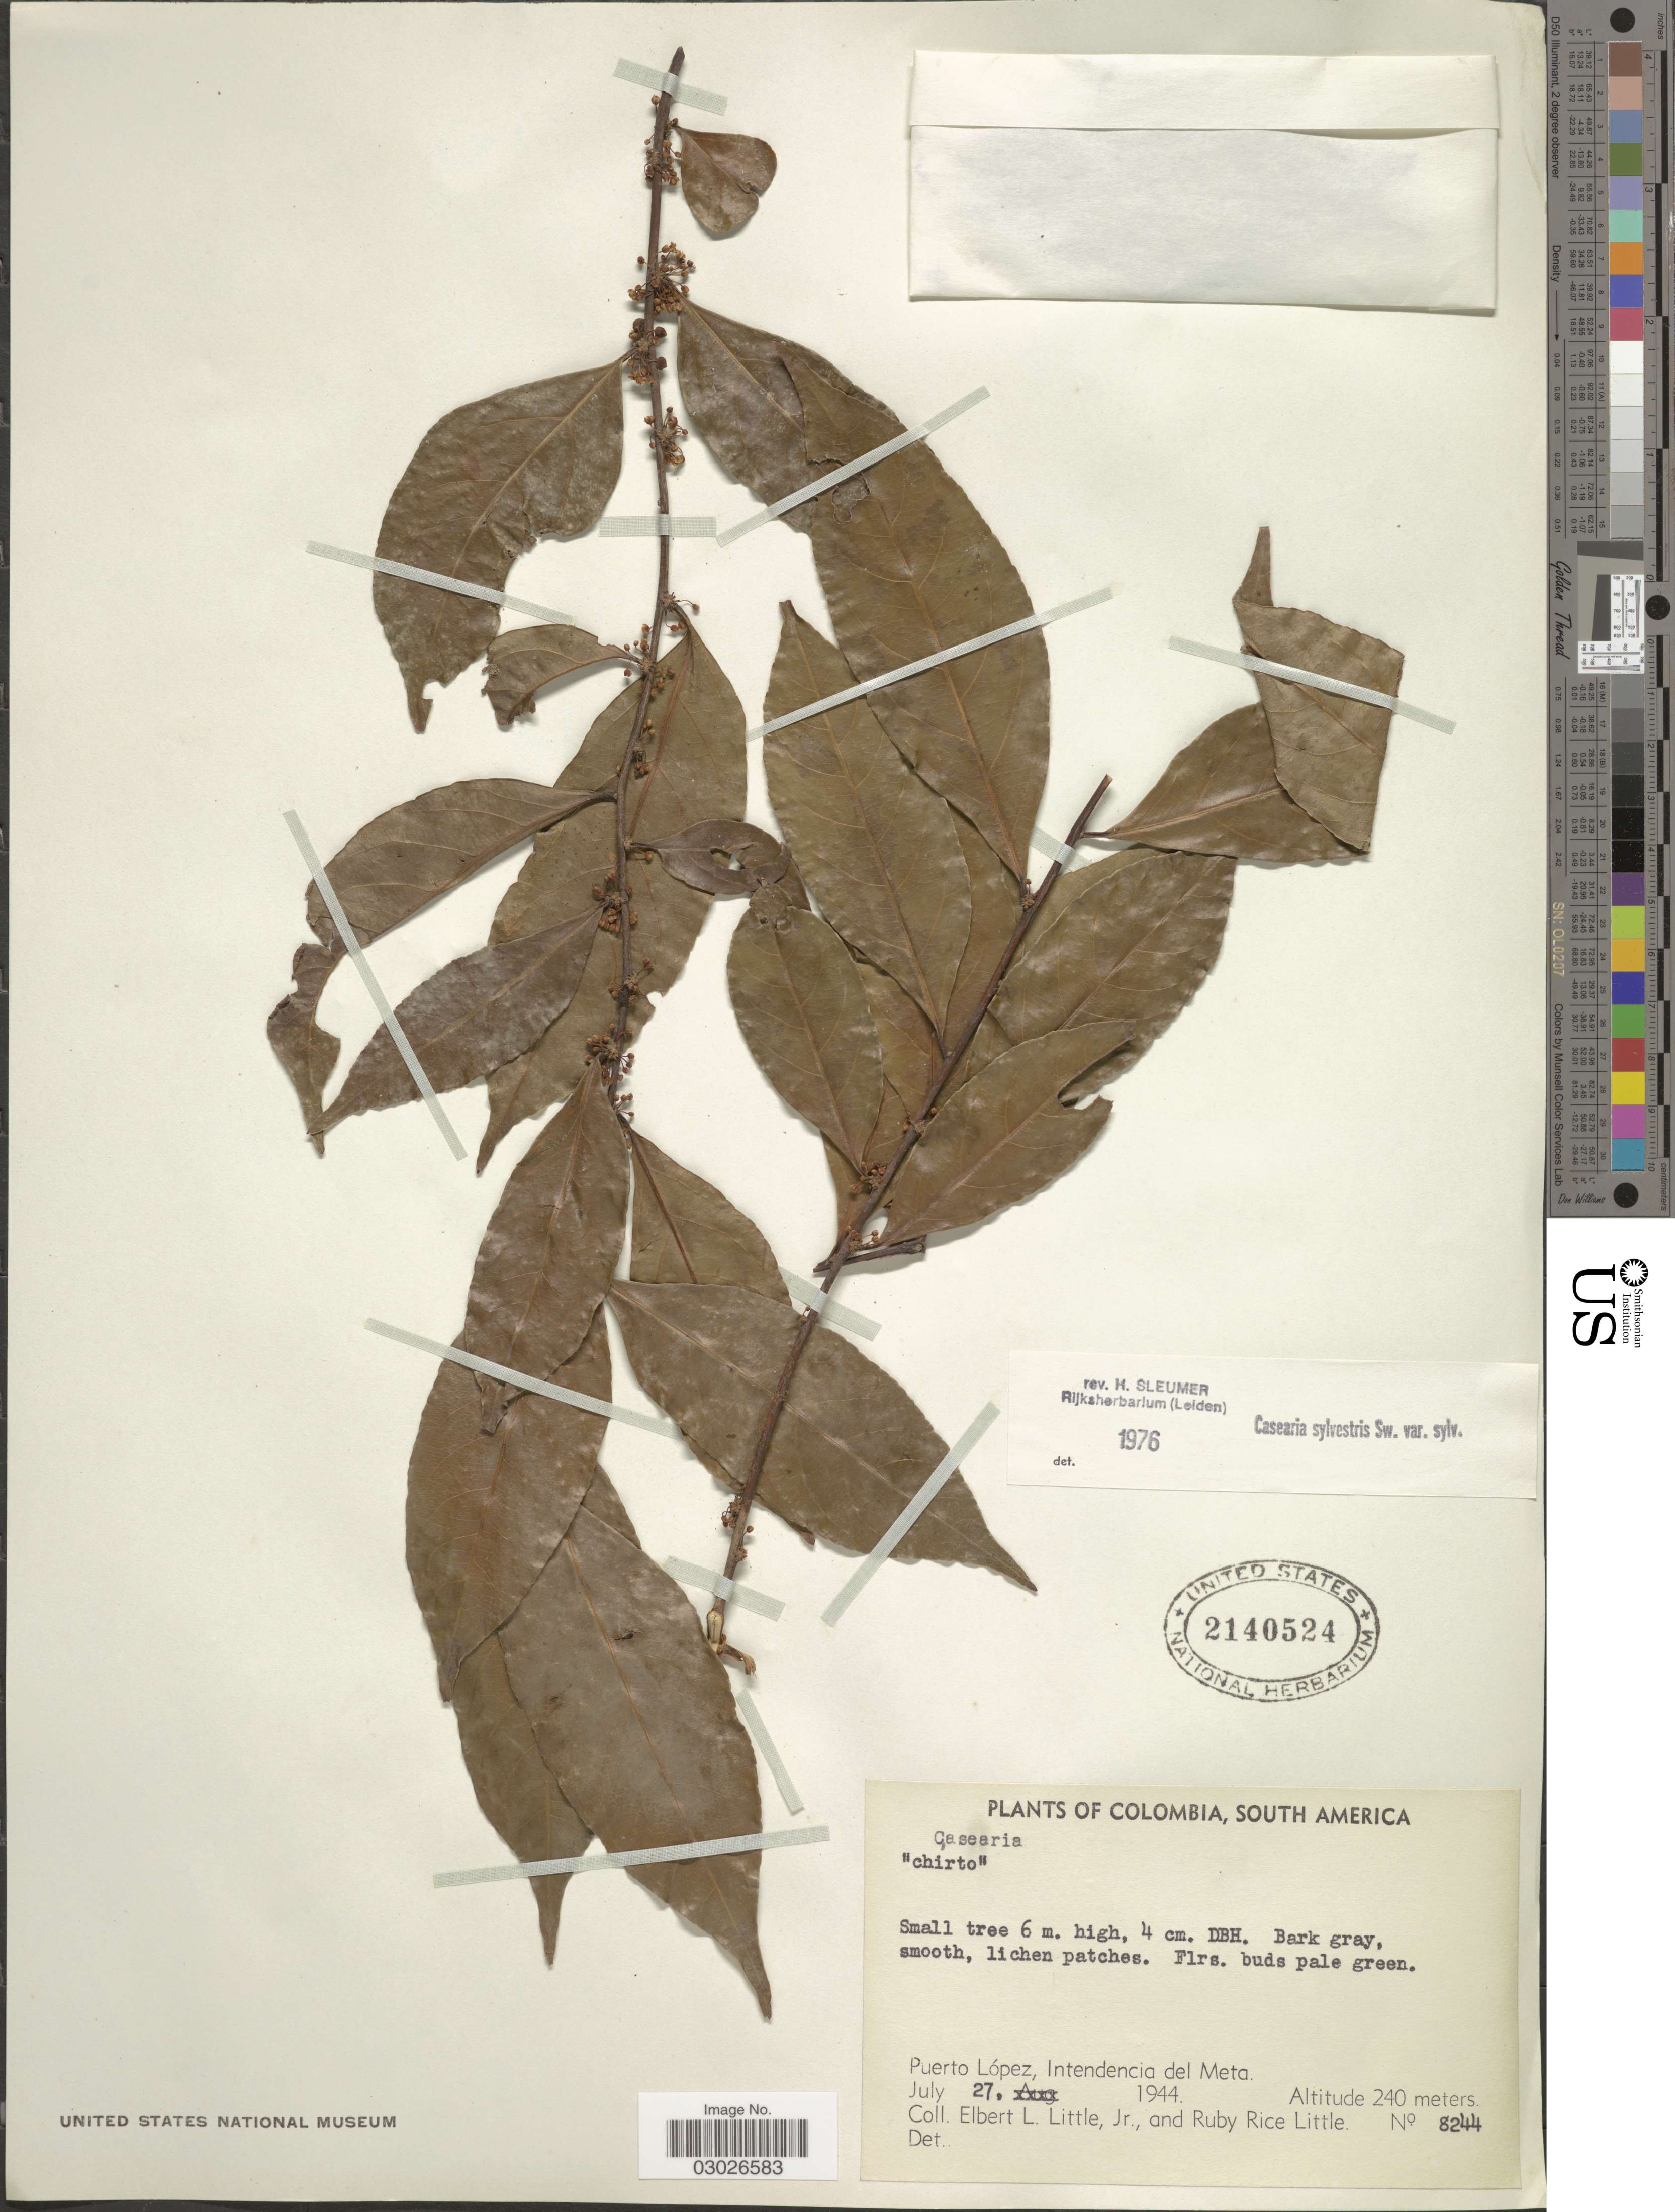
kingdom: Plantae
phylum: Tracheophyta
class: Magnoliopsida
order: Malpighiales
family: Salicaceae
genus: Casearia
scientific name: Casearia sylvestris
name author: Sw.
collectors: E. L. Little & R. R. Little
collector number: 8244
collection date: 1944-07-27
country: Colombia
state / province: Meta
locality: Puerto López, Intendencia del Meta.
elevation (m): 240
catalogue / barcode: US 2140524